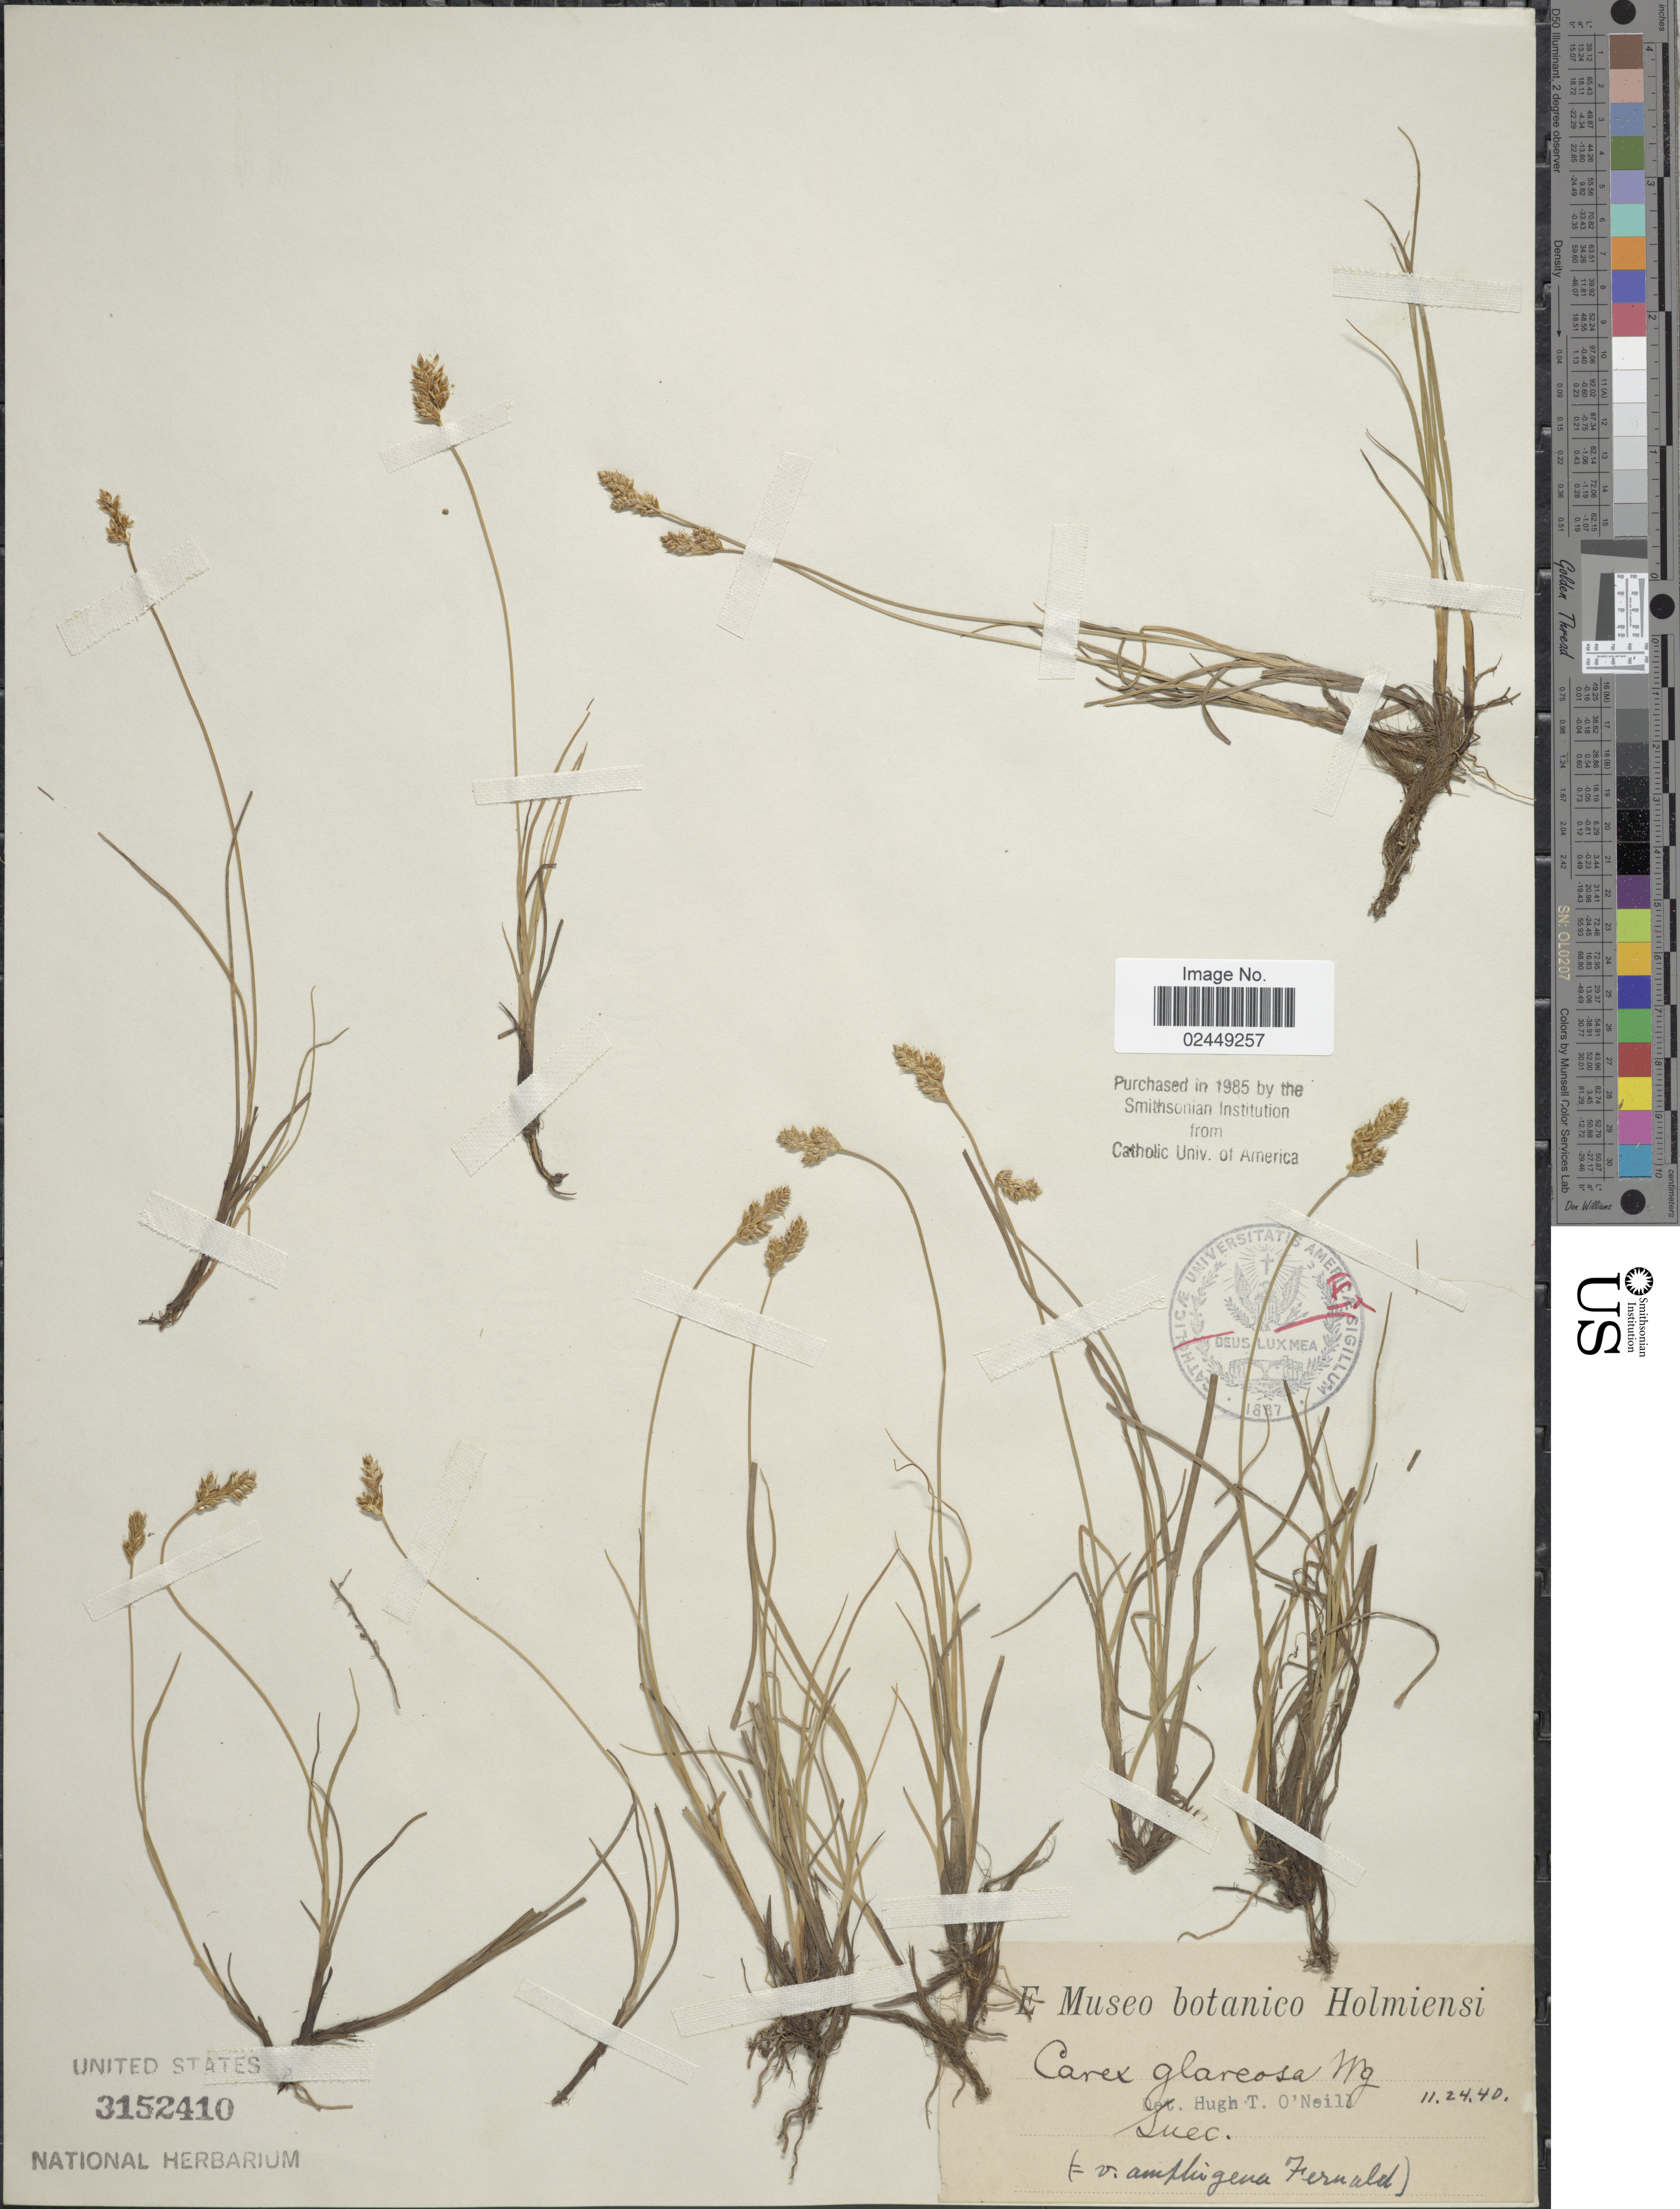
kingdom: Plantae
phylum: Tracheophyta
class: Liliopsida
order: Poales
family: Cyperaceae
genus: Carex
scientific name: Carex glareosa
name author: Schkuhr ex Wahlenb.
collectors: ex Museo botan. Holmiensi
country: Sweden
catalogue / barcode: US 3152410